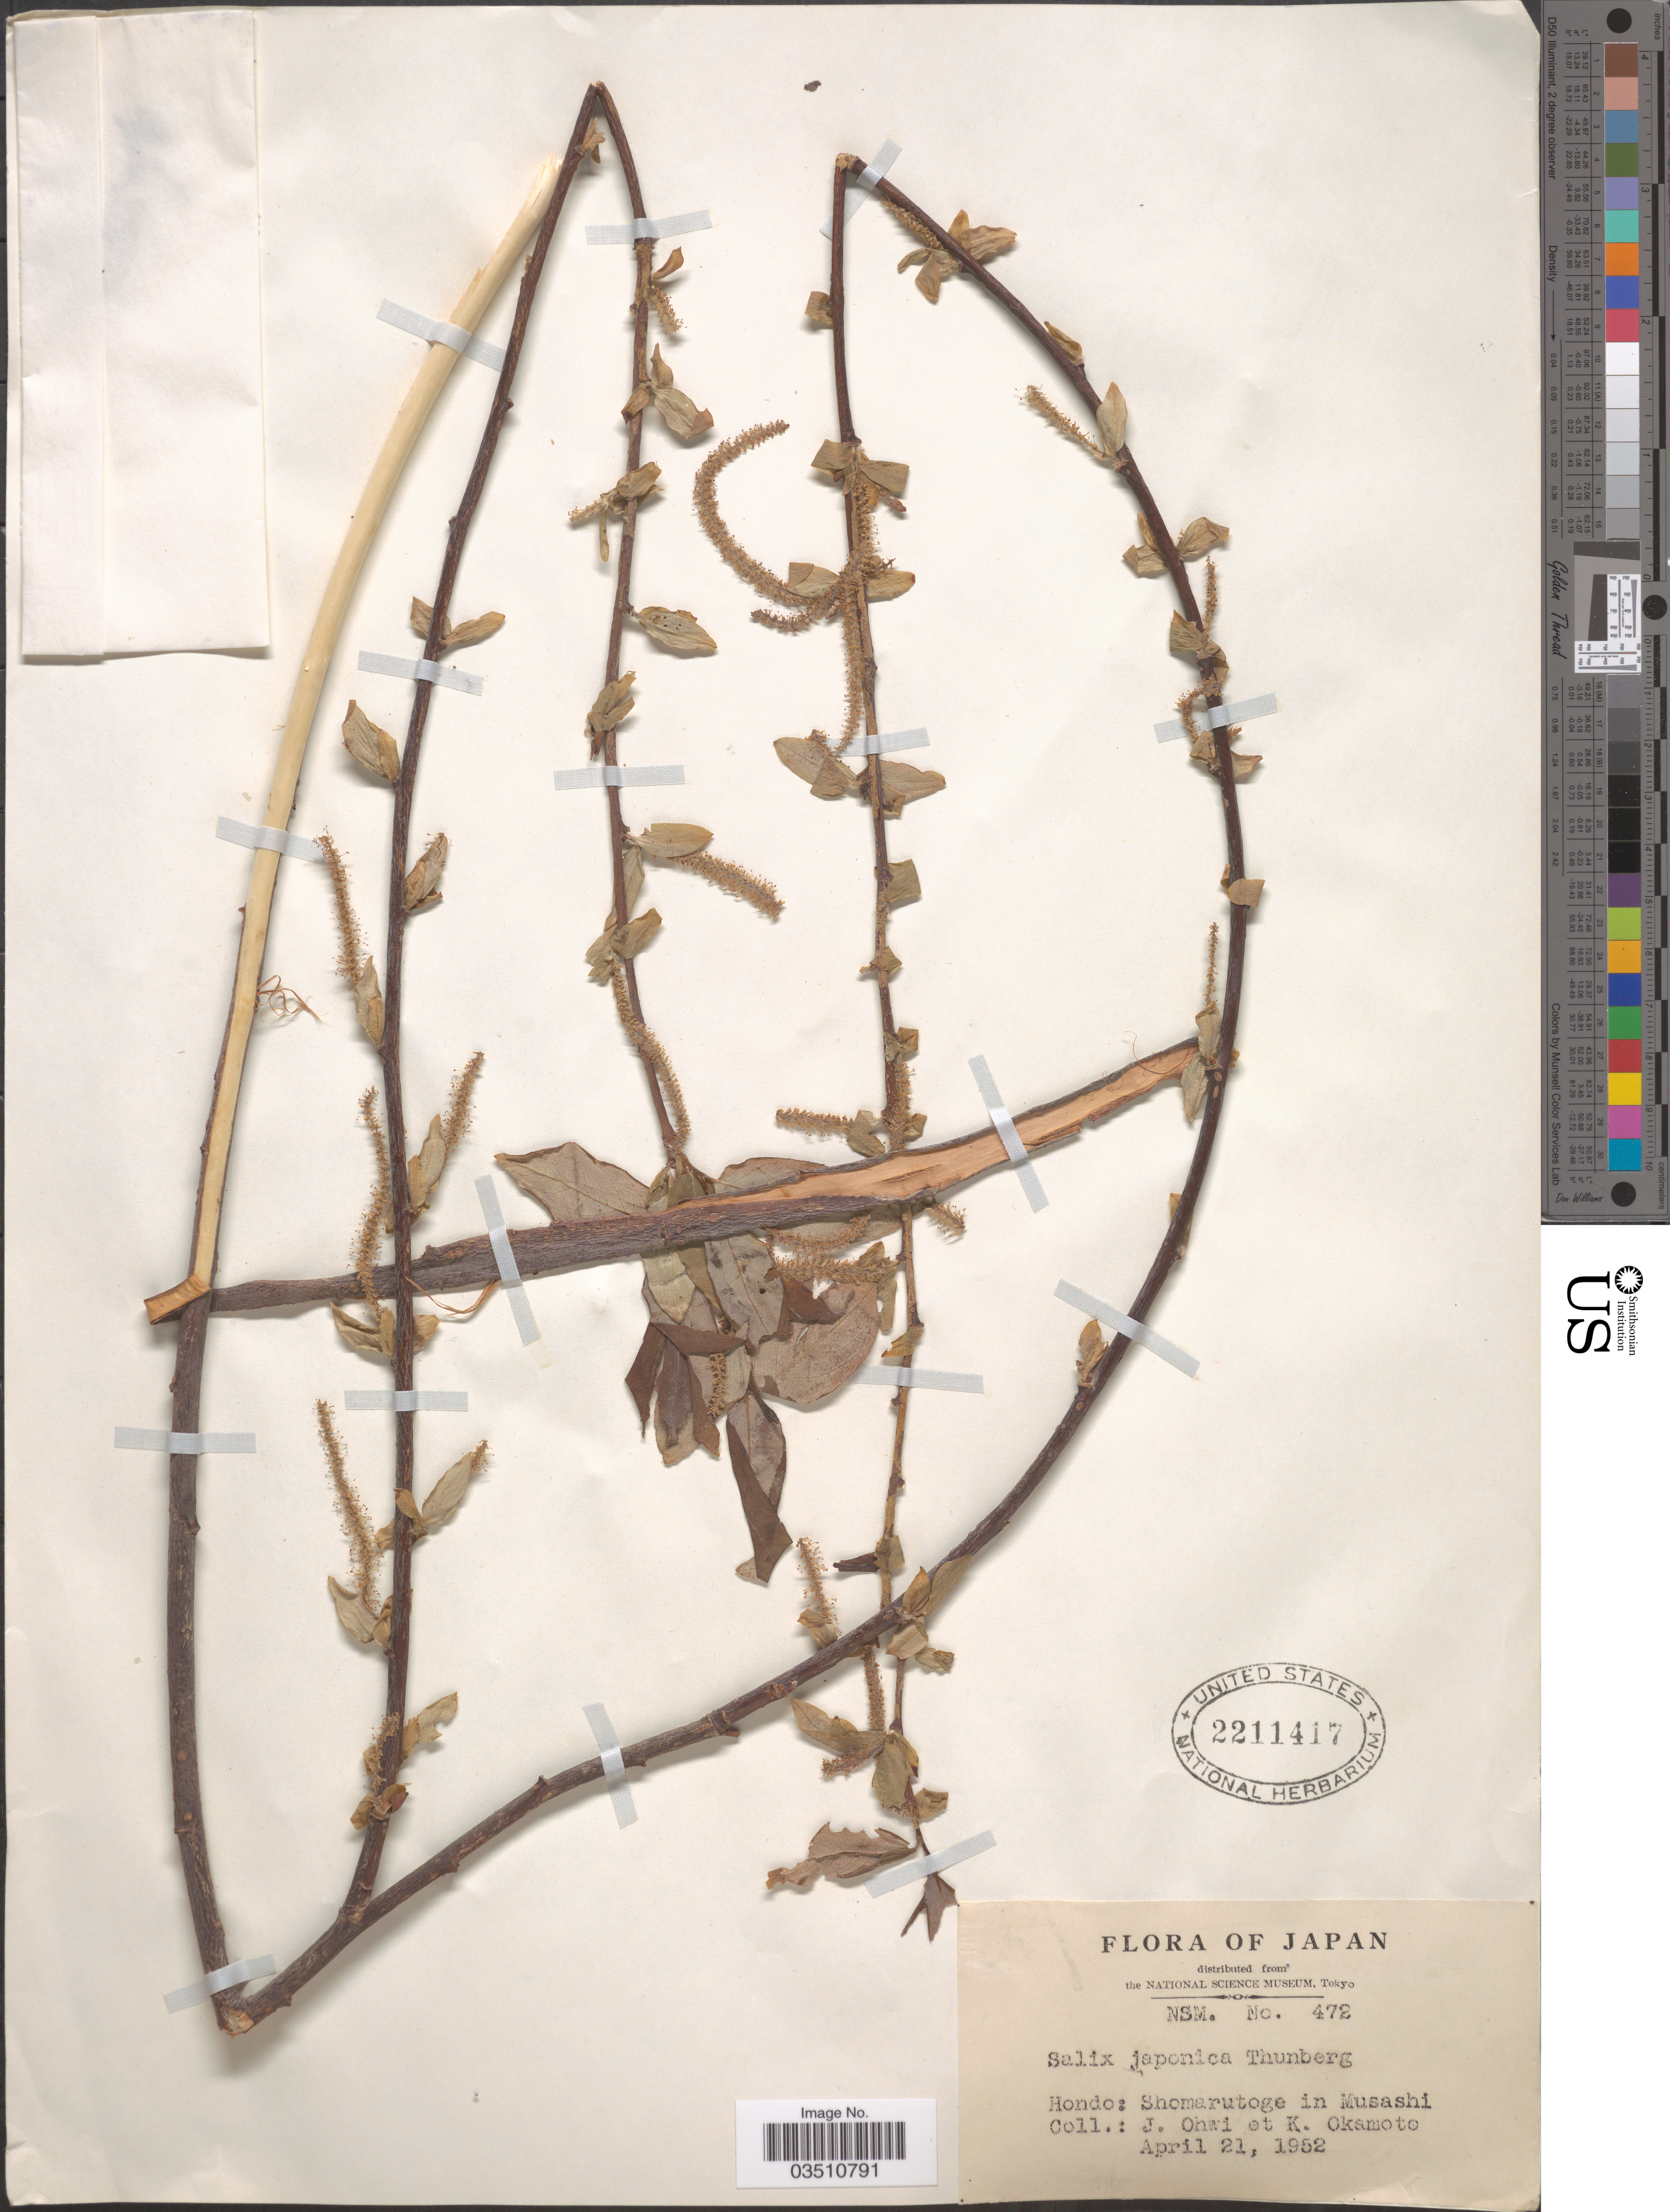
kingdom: Plantae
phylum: Tracheophyta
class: Magnoliopsida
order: Malpighiales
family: Salicaceae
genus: Salix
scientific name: Salix japonica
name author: Thunb.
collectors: J. Ohwi & K. Okamoto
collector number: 472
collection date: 1952-04-21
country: Japan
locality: Hondo: Shomarutoge in Musashi.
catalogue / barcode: US 2211417